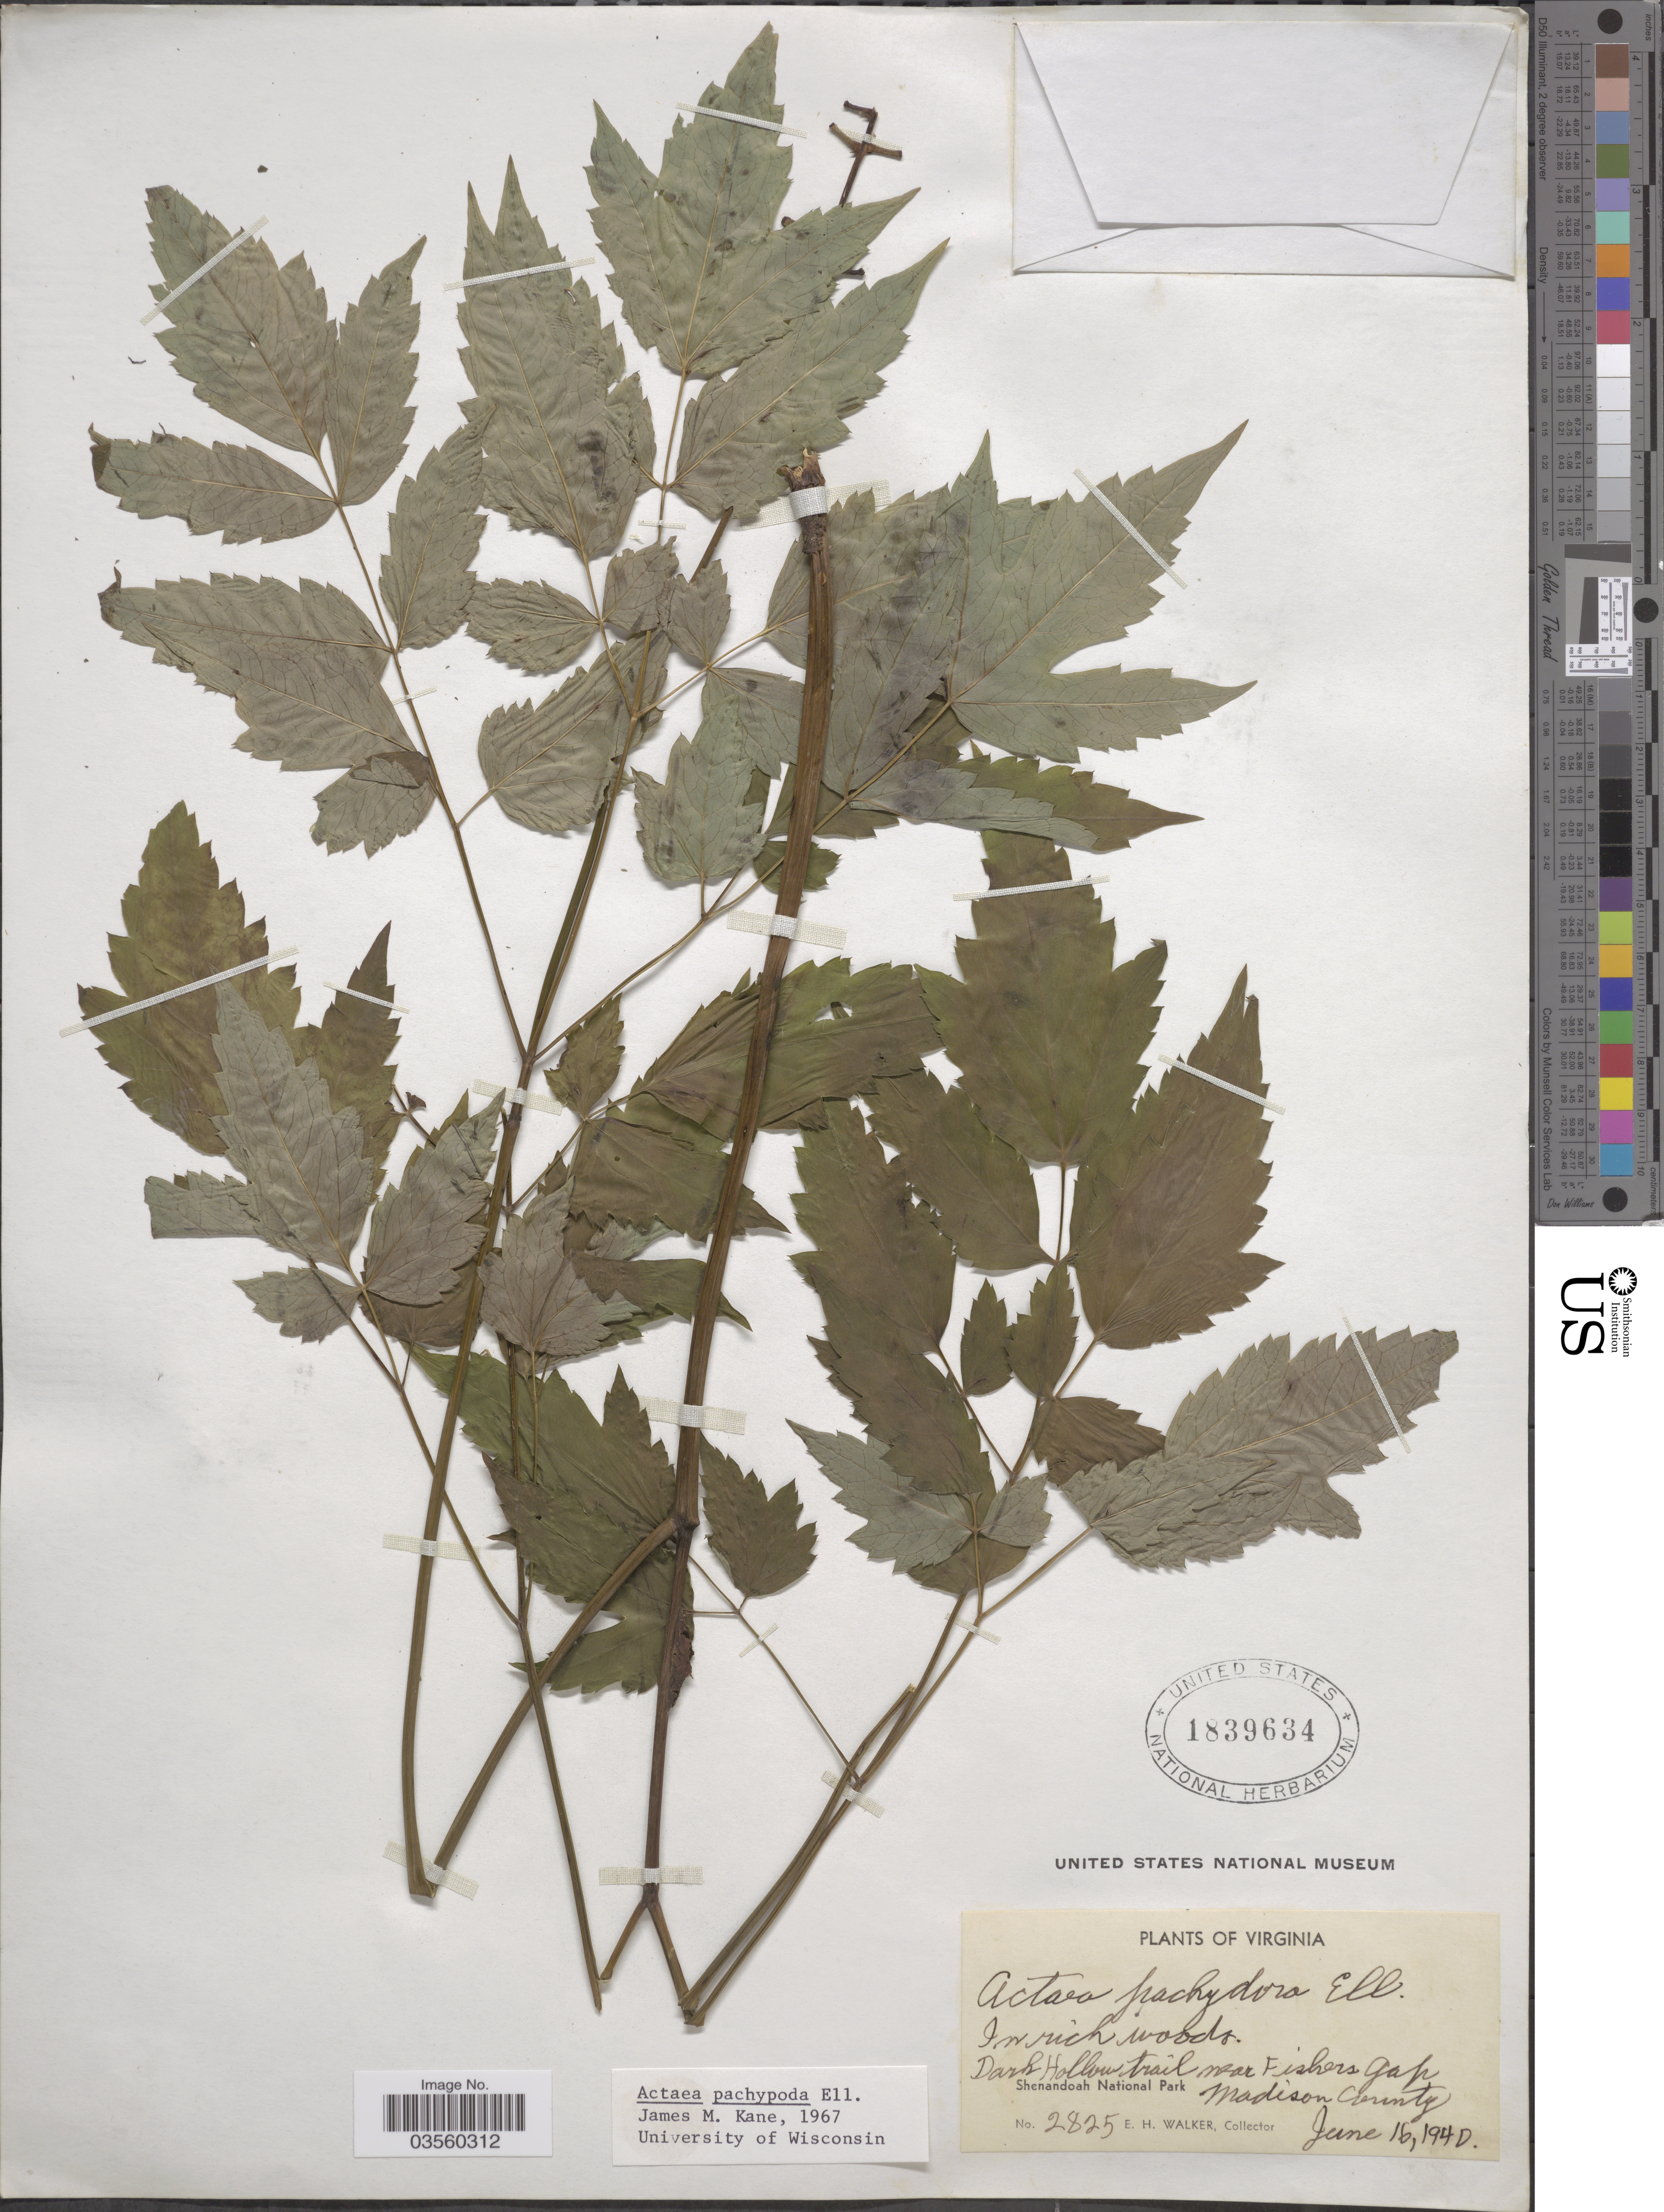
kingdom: Plantae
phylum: Tracheophyta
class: Magnoliopsida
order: Ranunculales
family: Ranunculaceae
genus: Actaea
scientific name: Actaea pachypoda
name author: Elliott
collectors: E. H. Walker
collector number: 2825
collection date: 1940-06-16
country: United States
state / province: Virginia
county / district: Madison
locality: Dark Hollow trail near Fishers Gap, Madison County. Shenandoah National Park.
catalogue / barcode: US 1839634